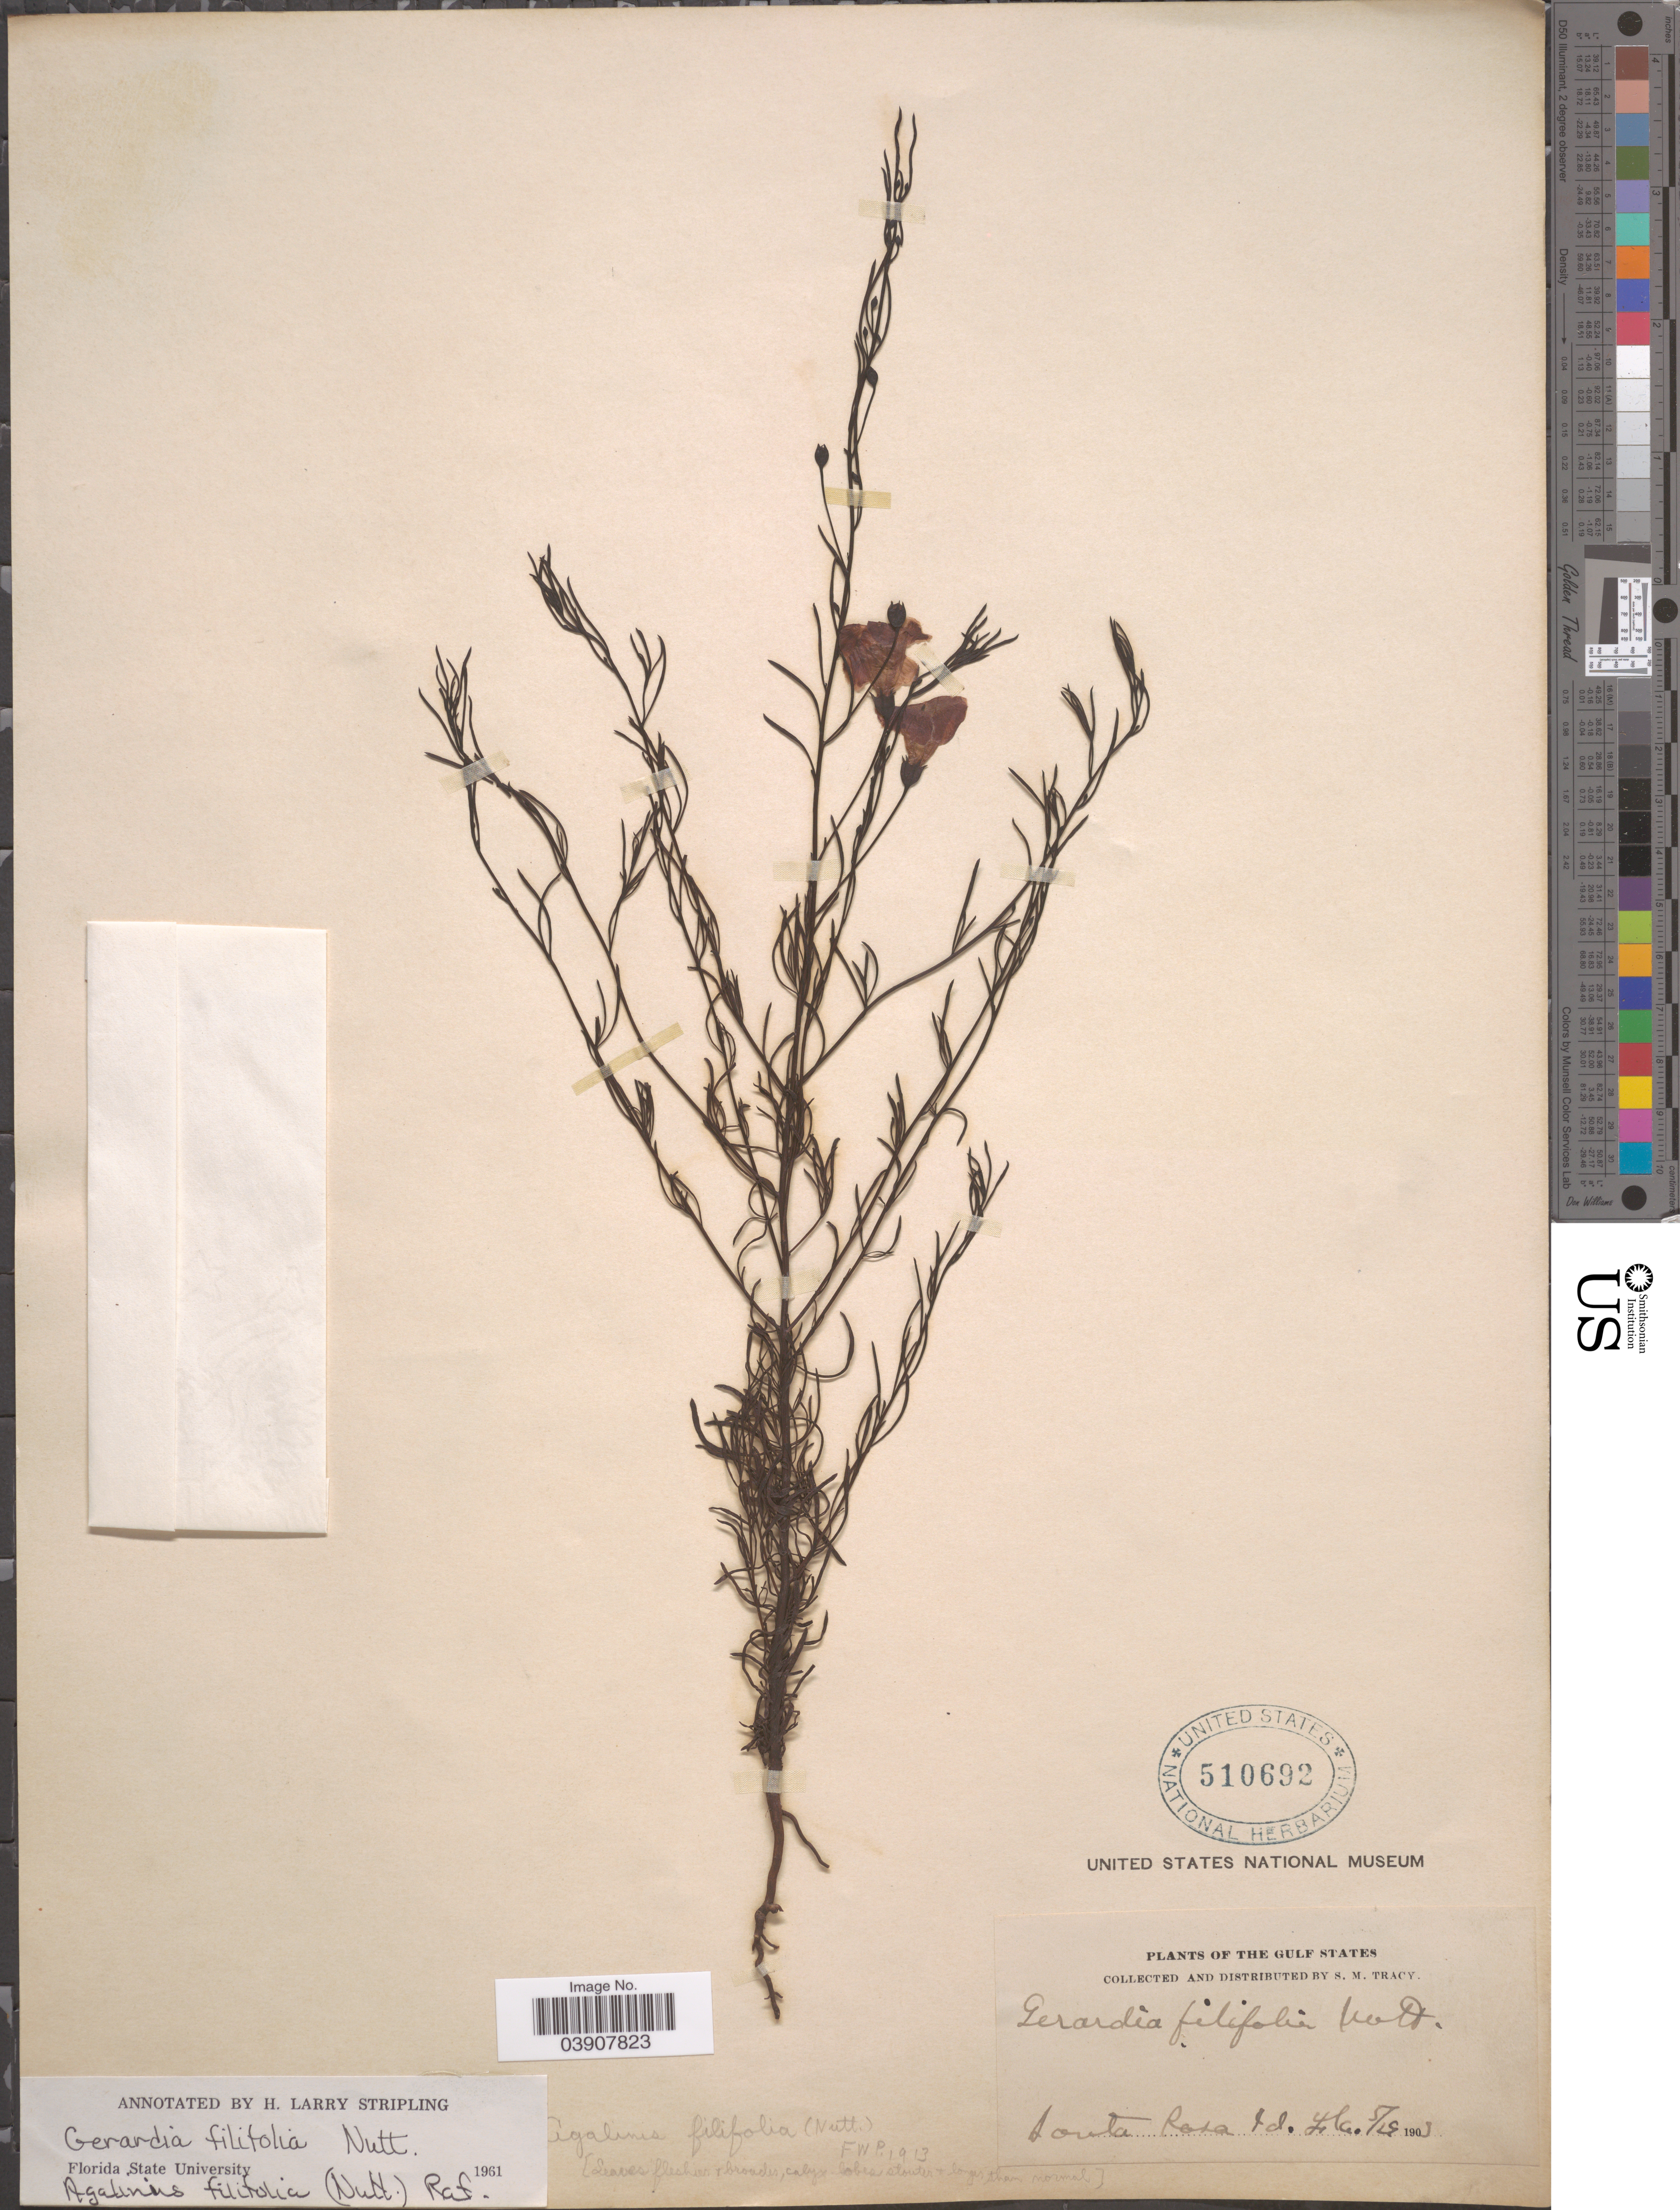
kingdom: Plantae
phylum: Tracheophyta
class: Magnoliopsida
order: Lamiales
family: Orobanchaceae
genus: Agalinis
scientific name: Agalinis filifolia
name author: Raf.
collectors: S. M. Tracy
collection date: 1903-05-29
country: United States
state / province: Florida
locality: The Gulf States. Santa Rosa Id.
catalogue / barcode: US 510692